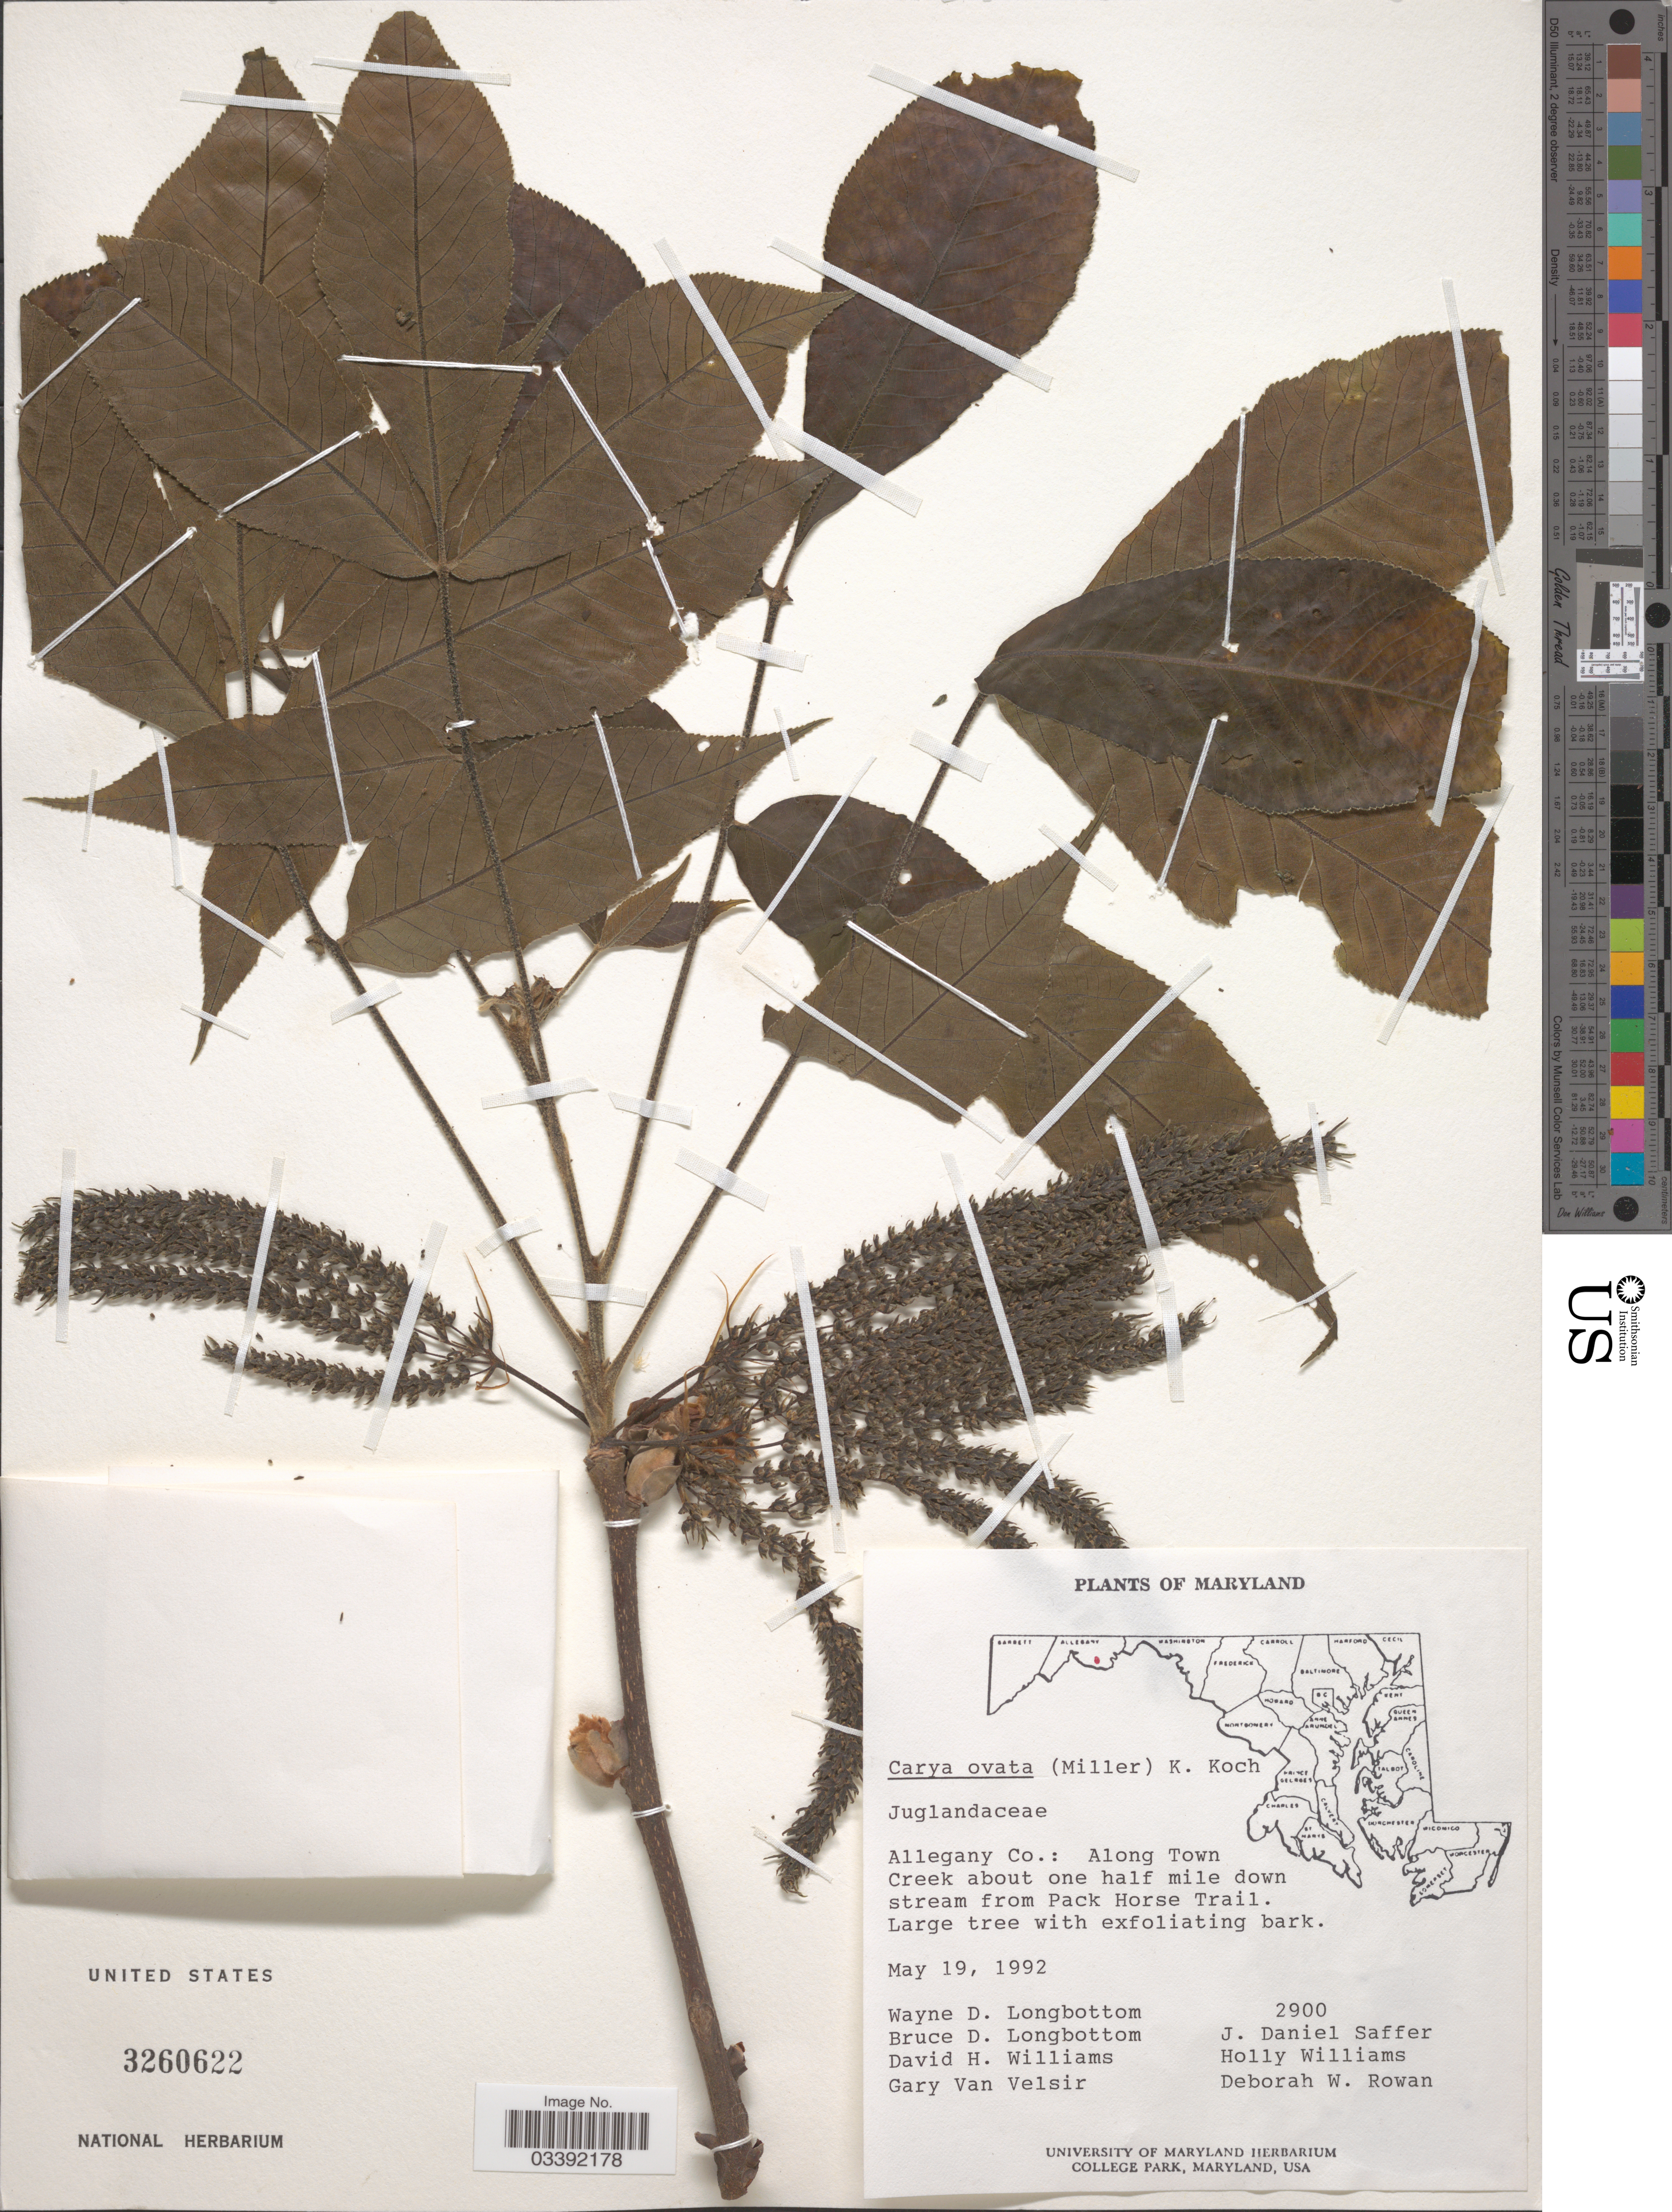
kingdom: Plantae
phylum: Tracheophyta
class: Magnoliopsida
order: Fagales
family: Juglandaceae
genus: Carya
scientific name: Carya ovata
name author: (Mill.) K. Koch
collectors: W. D. Longbottom, B. Longbottom, D. H. Williams, G. Van Velsir & et al.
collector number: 2900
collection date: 1992-05-19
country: United States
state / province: Maryland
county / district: Allegany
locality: Allegany Co.: Along Town Creek about one half mile down stream from Pack Horse Trail.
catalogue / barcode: US 3260622